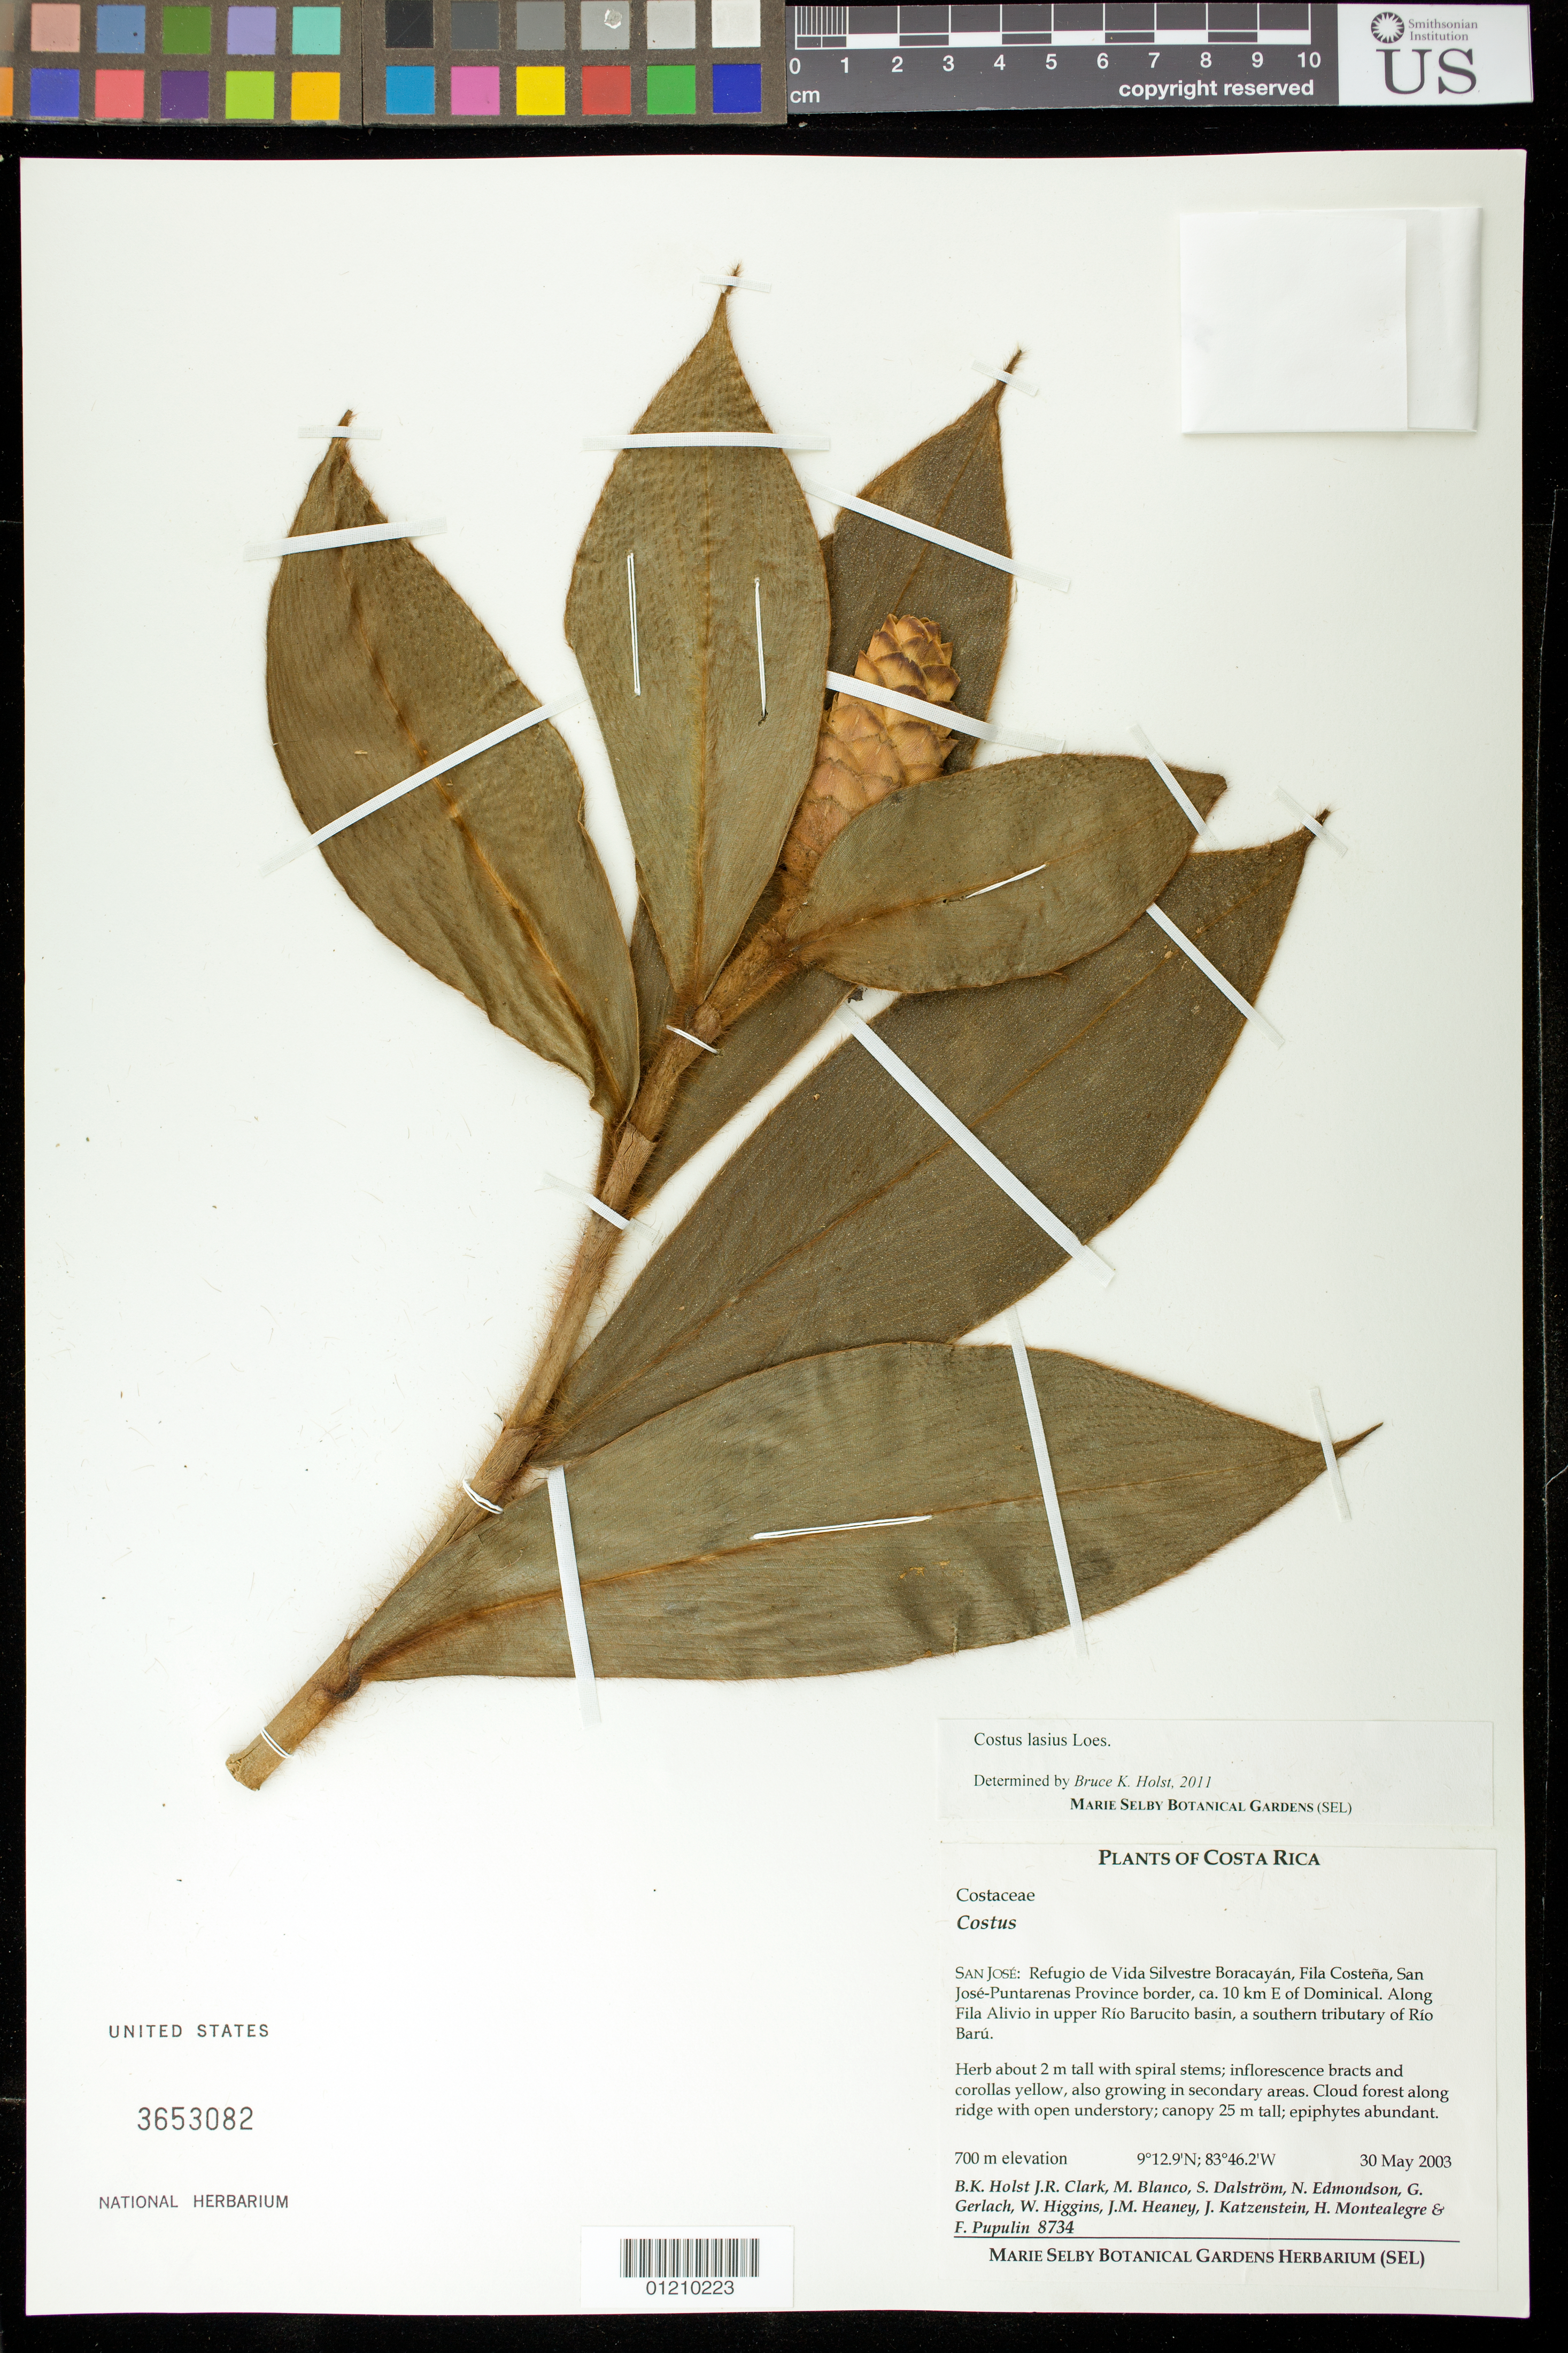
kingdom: Plantae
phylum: Tracheophyta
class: Liliopsida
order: Zingiberales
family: Costaceae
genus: Costus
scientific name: Costus lasius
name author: Loes.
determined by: Holst, Bruce K.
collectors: B. Holst & et al.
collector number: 8734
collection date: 2003-05-30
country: Costa Rica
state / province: San José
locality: San José: Refugio de Vida Silvestre Boracayán, Fila Costeña, San José-Puntarenas Province border, ca. 10 km E of Dominical.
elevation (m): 700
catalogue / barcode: US 3653082